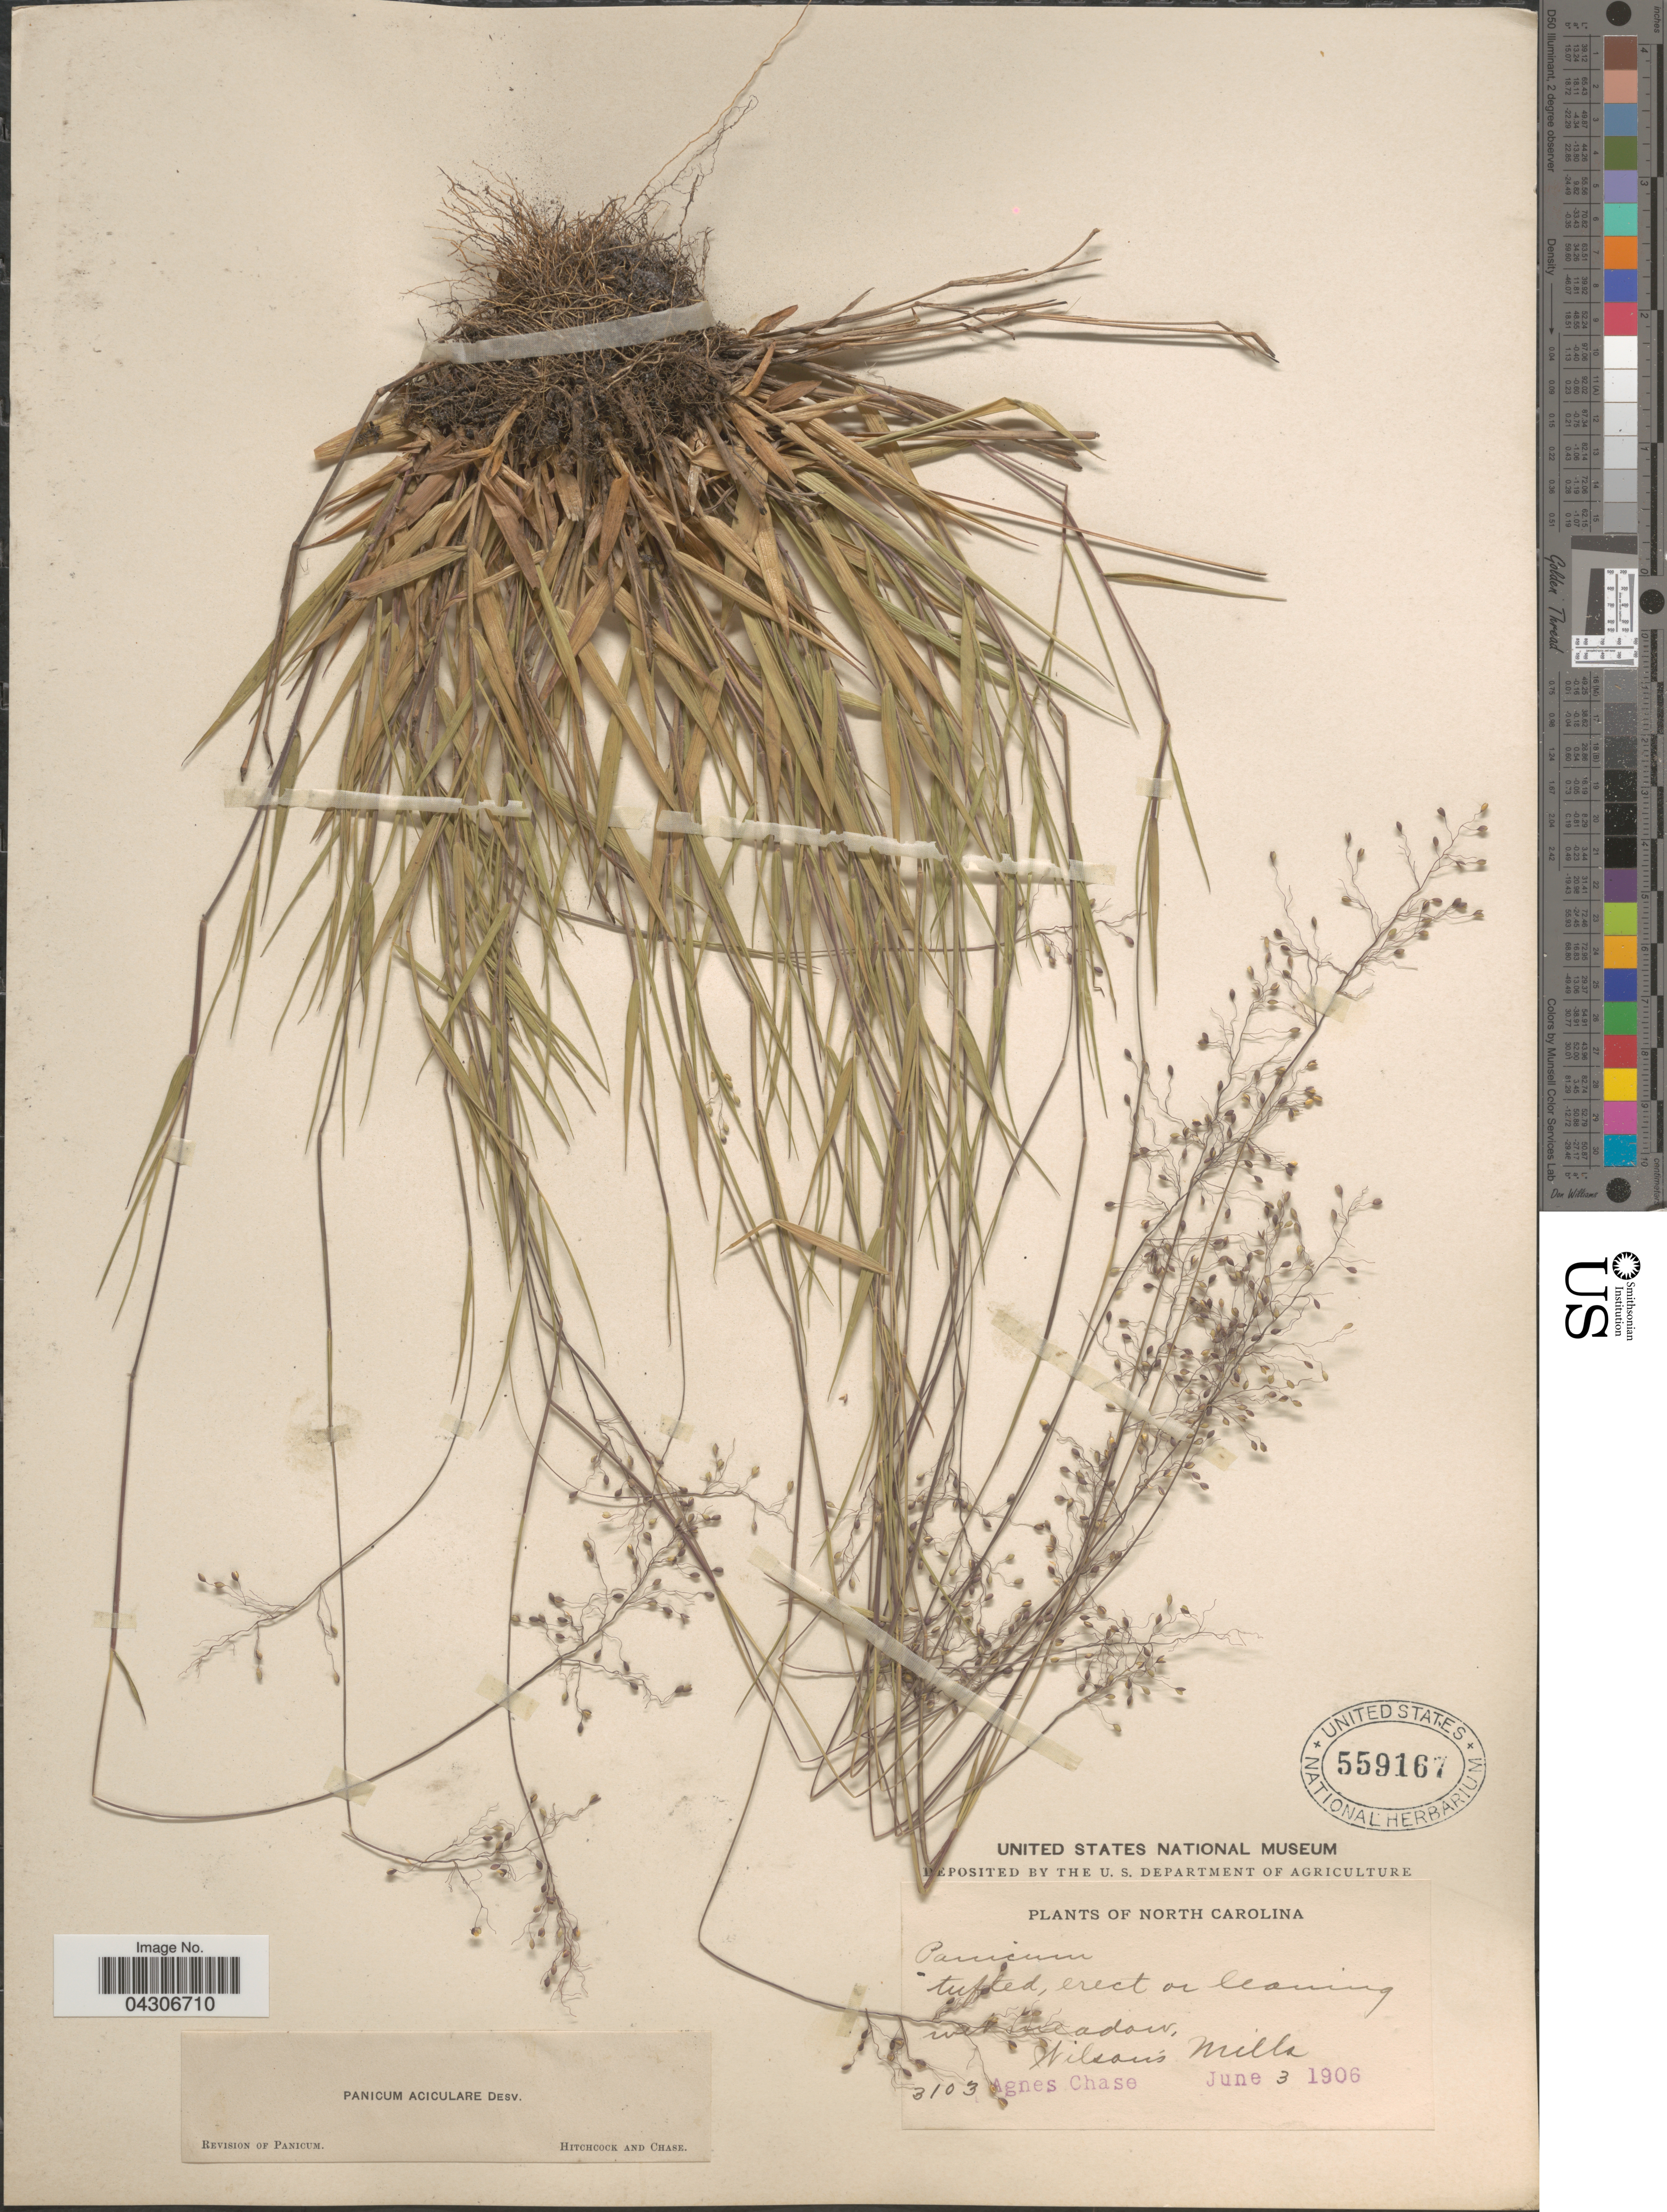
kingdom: Plantae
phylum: Tracheophyta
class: Liliopsida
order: Poales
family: Poaceae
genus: Dichanthelium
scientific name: Dichanthelium aciculare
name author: (Desv. ex Poir.) Gould & C.A. Clark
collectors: A. Chase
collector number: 3103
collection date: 1906-06-03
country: United States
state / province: North Carolina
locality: Wilson's Mills.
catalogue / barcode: US 559167